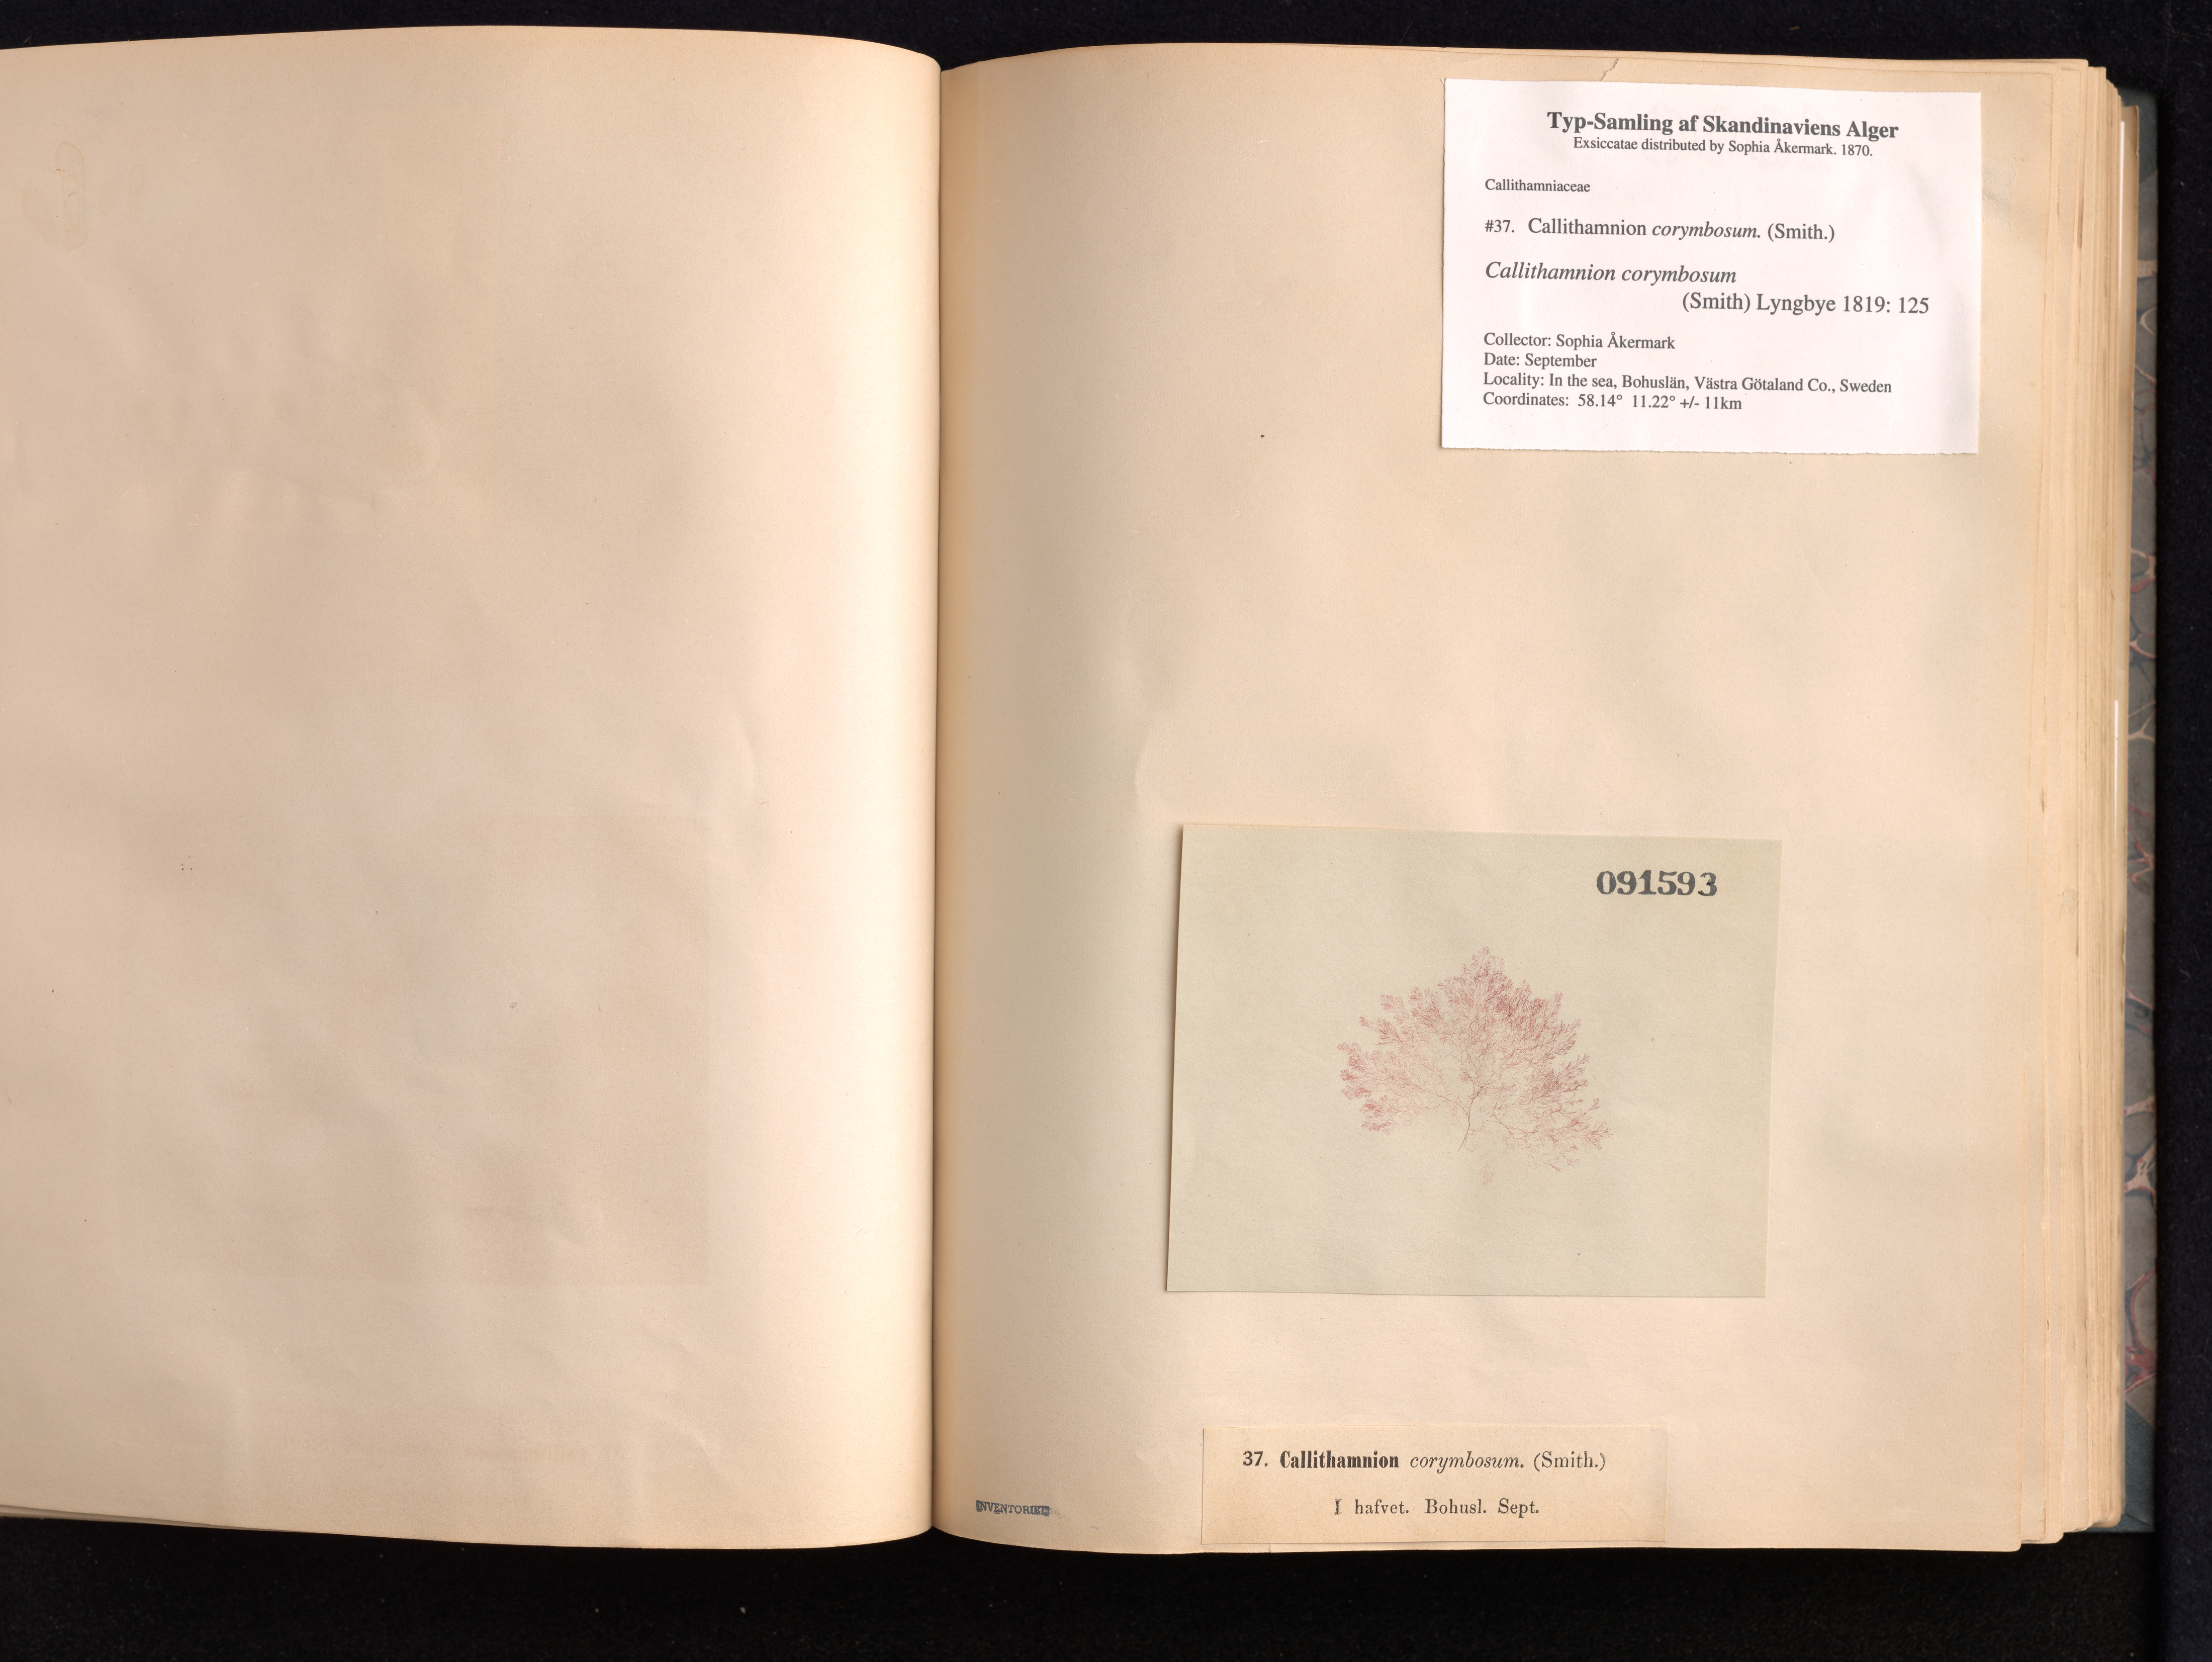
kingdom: Plantae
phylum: Rhodophyta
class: Florideophyceae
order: Ceramiales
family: Callithamniaceae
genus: Callithamnion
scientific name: Callithamnion corymbosum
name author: (Sm.) Lyngb.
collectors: S. Akermark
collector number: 37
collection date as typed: Sep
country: Sweden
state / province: Västra Götaland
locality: Bohuslan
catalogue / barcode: US 91593